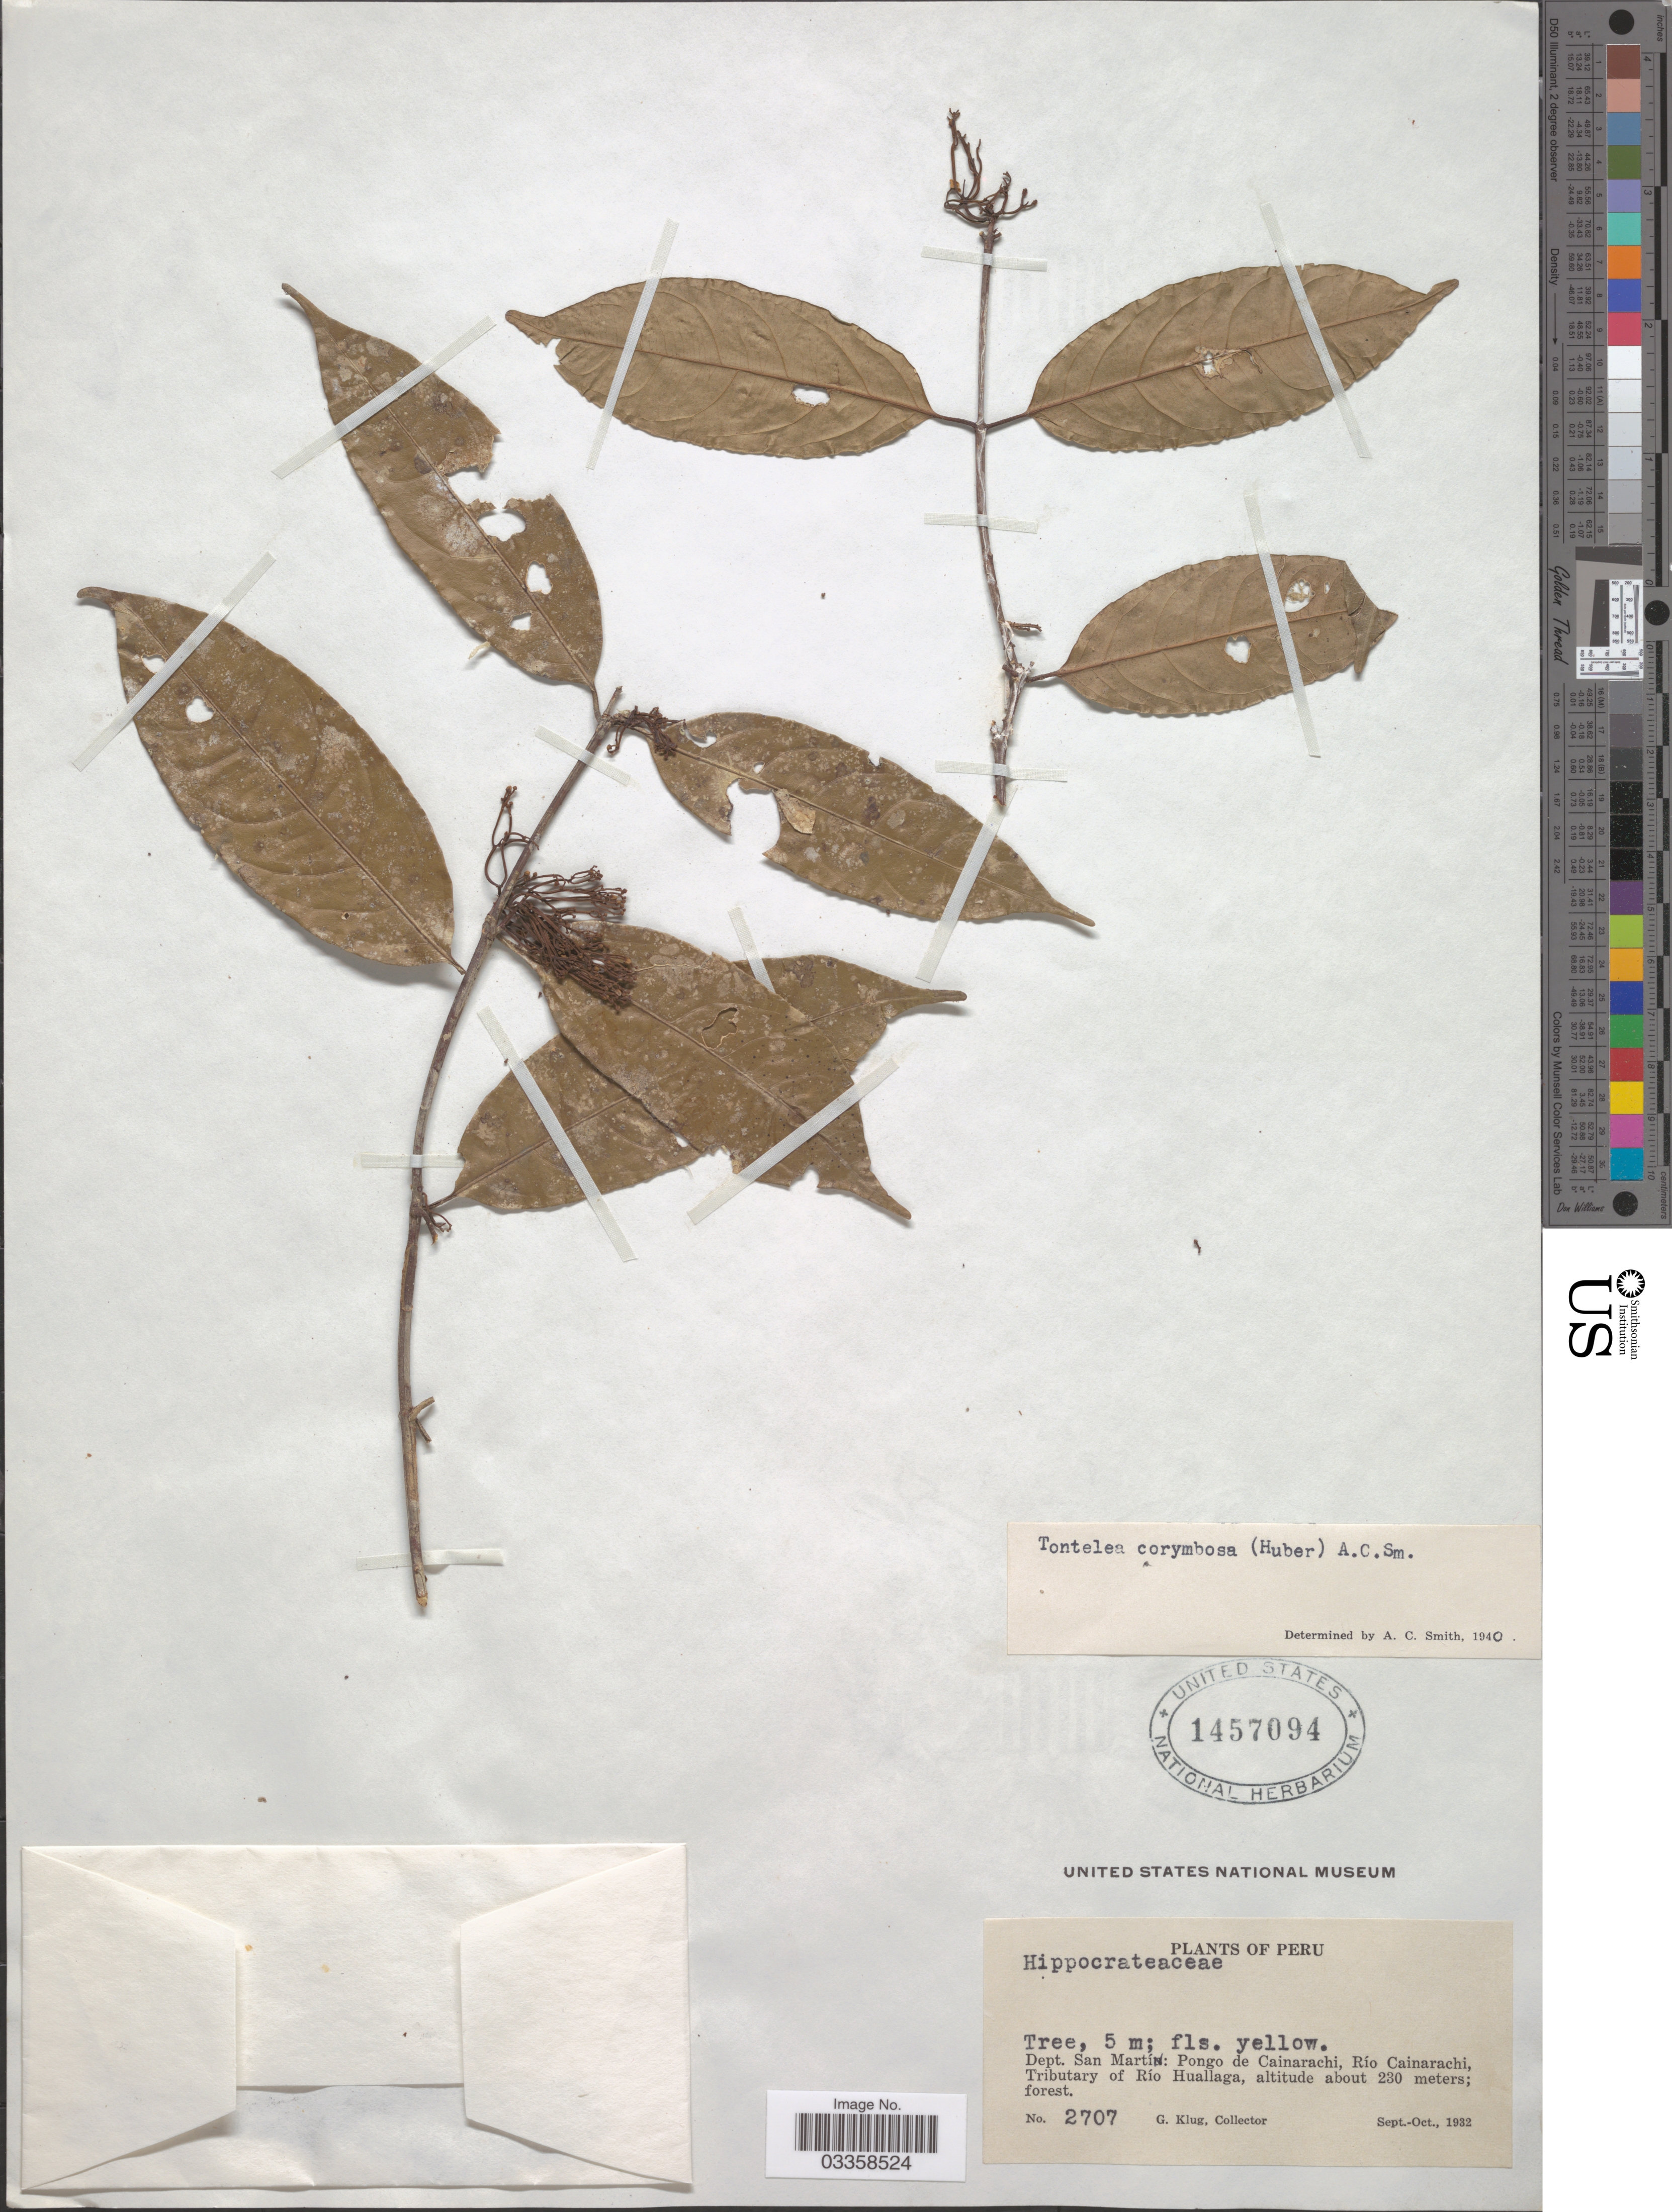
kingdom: Plantae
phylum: Tracheophyta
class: Magnoliopsida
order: Celastrales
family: Celastraceae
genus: Tontelea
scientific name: Tontelea corymbosa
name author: (Huber) A.C. Sm.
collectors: G. Klug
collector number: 2707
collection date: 1932-09/1932-10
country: Peru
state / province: San Martín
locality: Dept. San Martin: Pongo de Cainarachi, Río Cainarachi, Tributary of Río Huallaga.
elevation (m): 230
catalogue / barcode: US 1457094